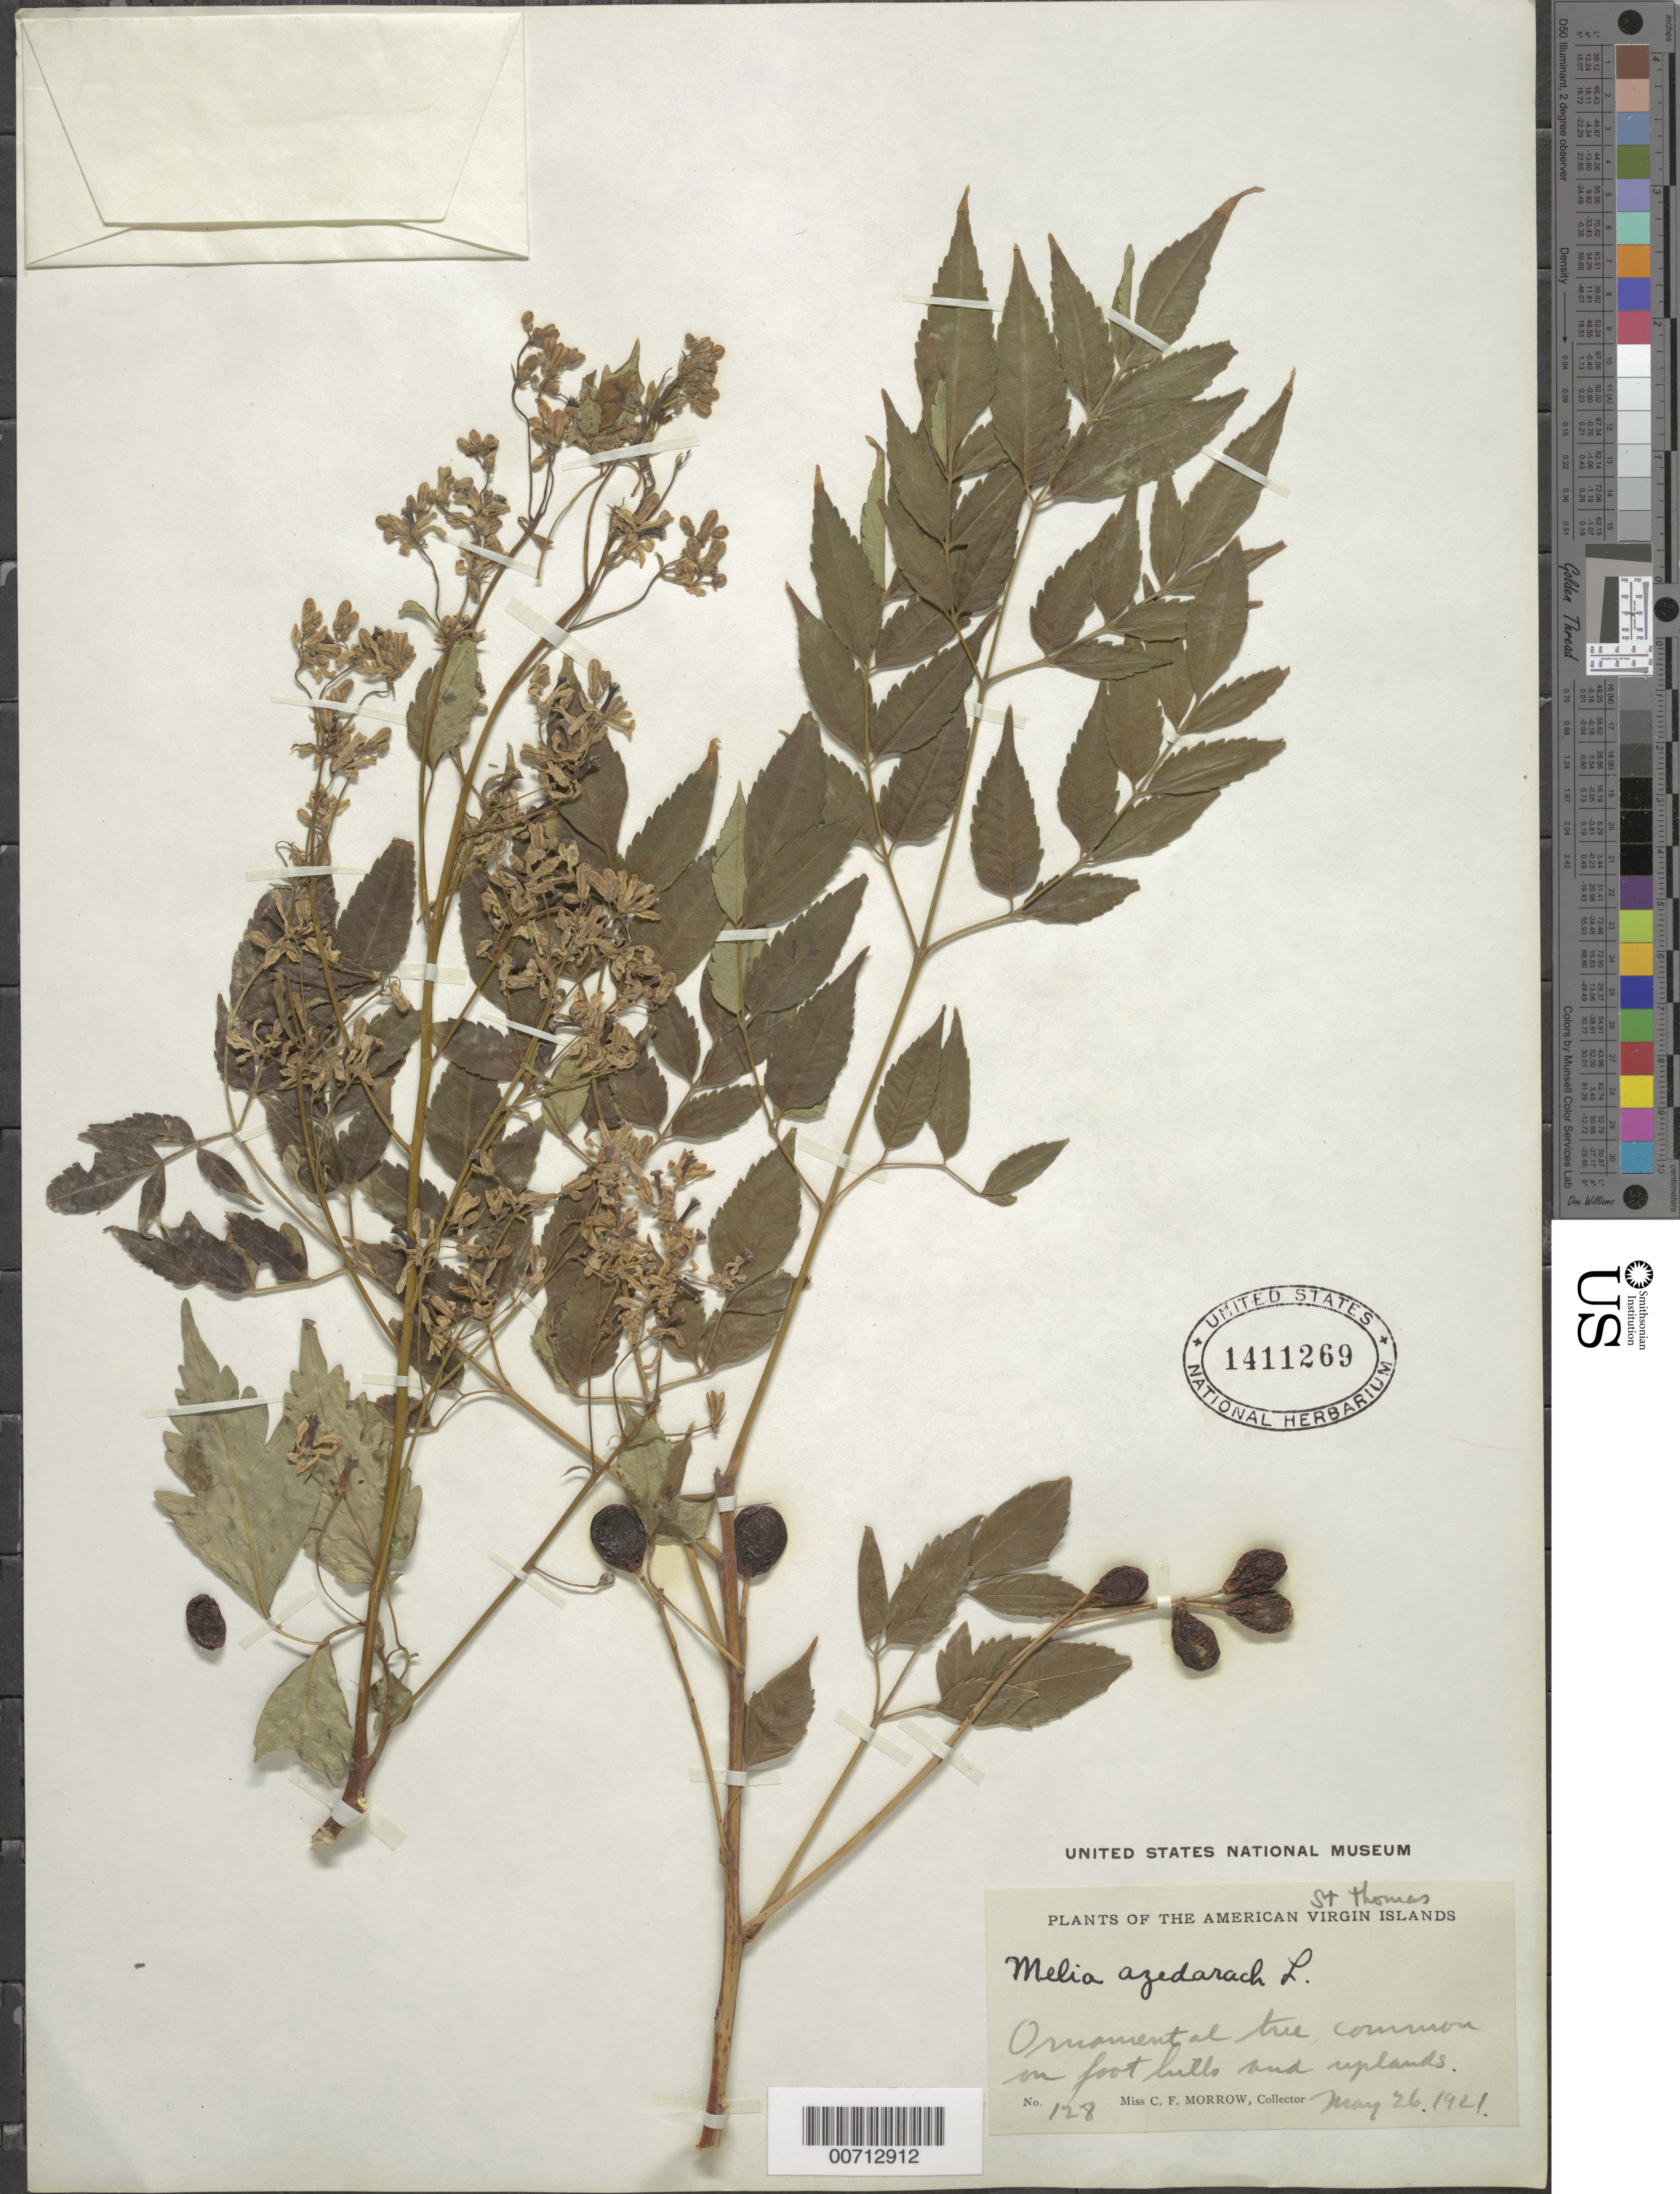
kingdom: Plantae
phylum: Tracheophyta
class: Magnoliopsida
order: Sapindales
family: Meliaceae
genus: Melia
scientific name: Melia azedarach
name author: L.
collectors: C. Morrow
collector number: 128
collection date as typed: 26 May 1921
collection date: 1921-05-26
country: U.S. Virgin Islands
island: St. Thomas Island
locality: Foothills and uplands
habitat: Foothills and uplands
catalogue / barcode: US 1411269